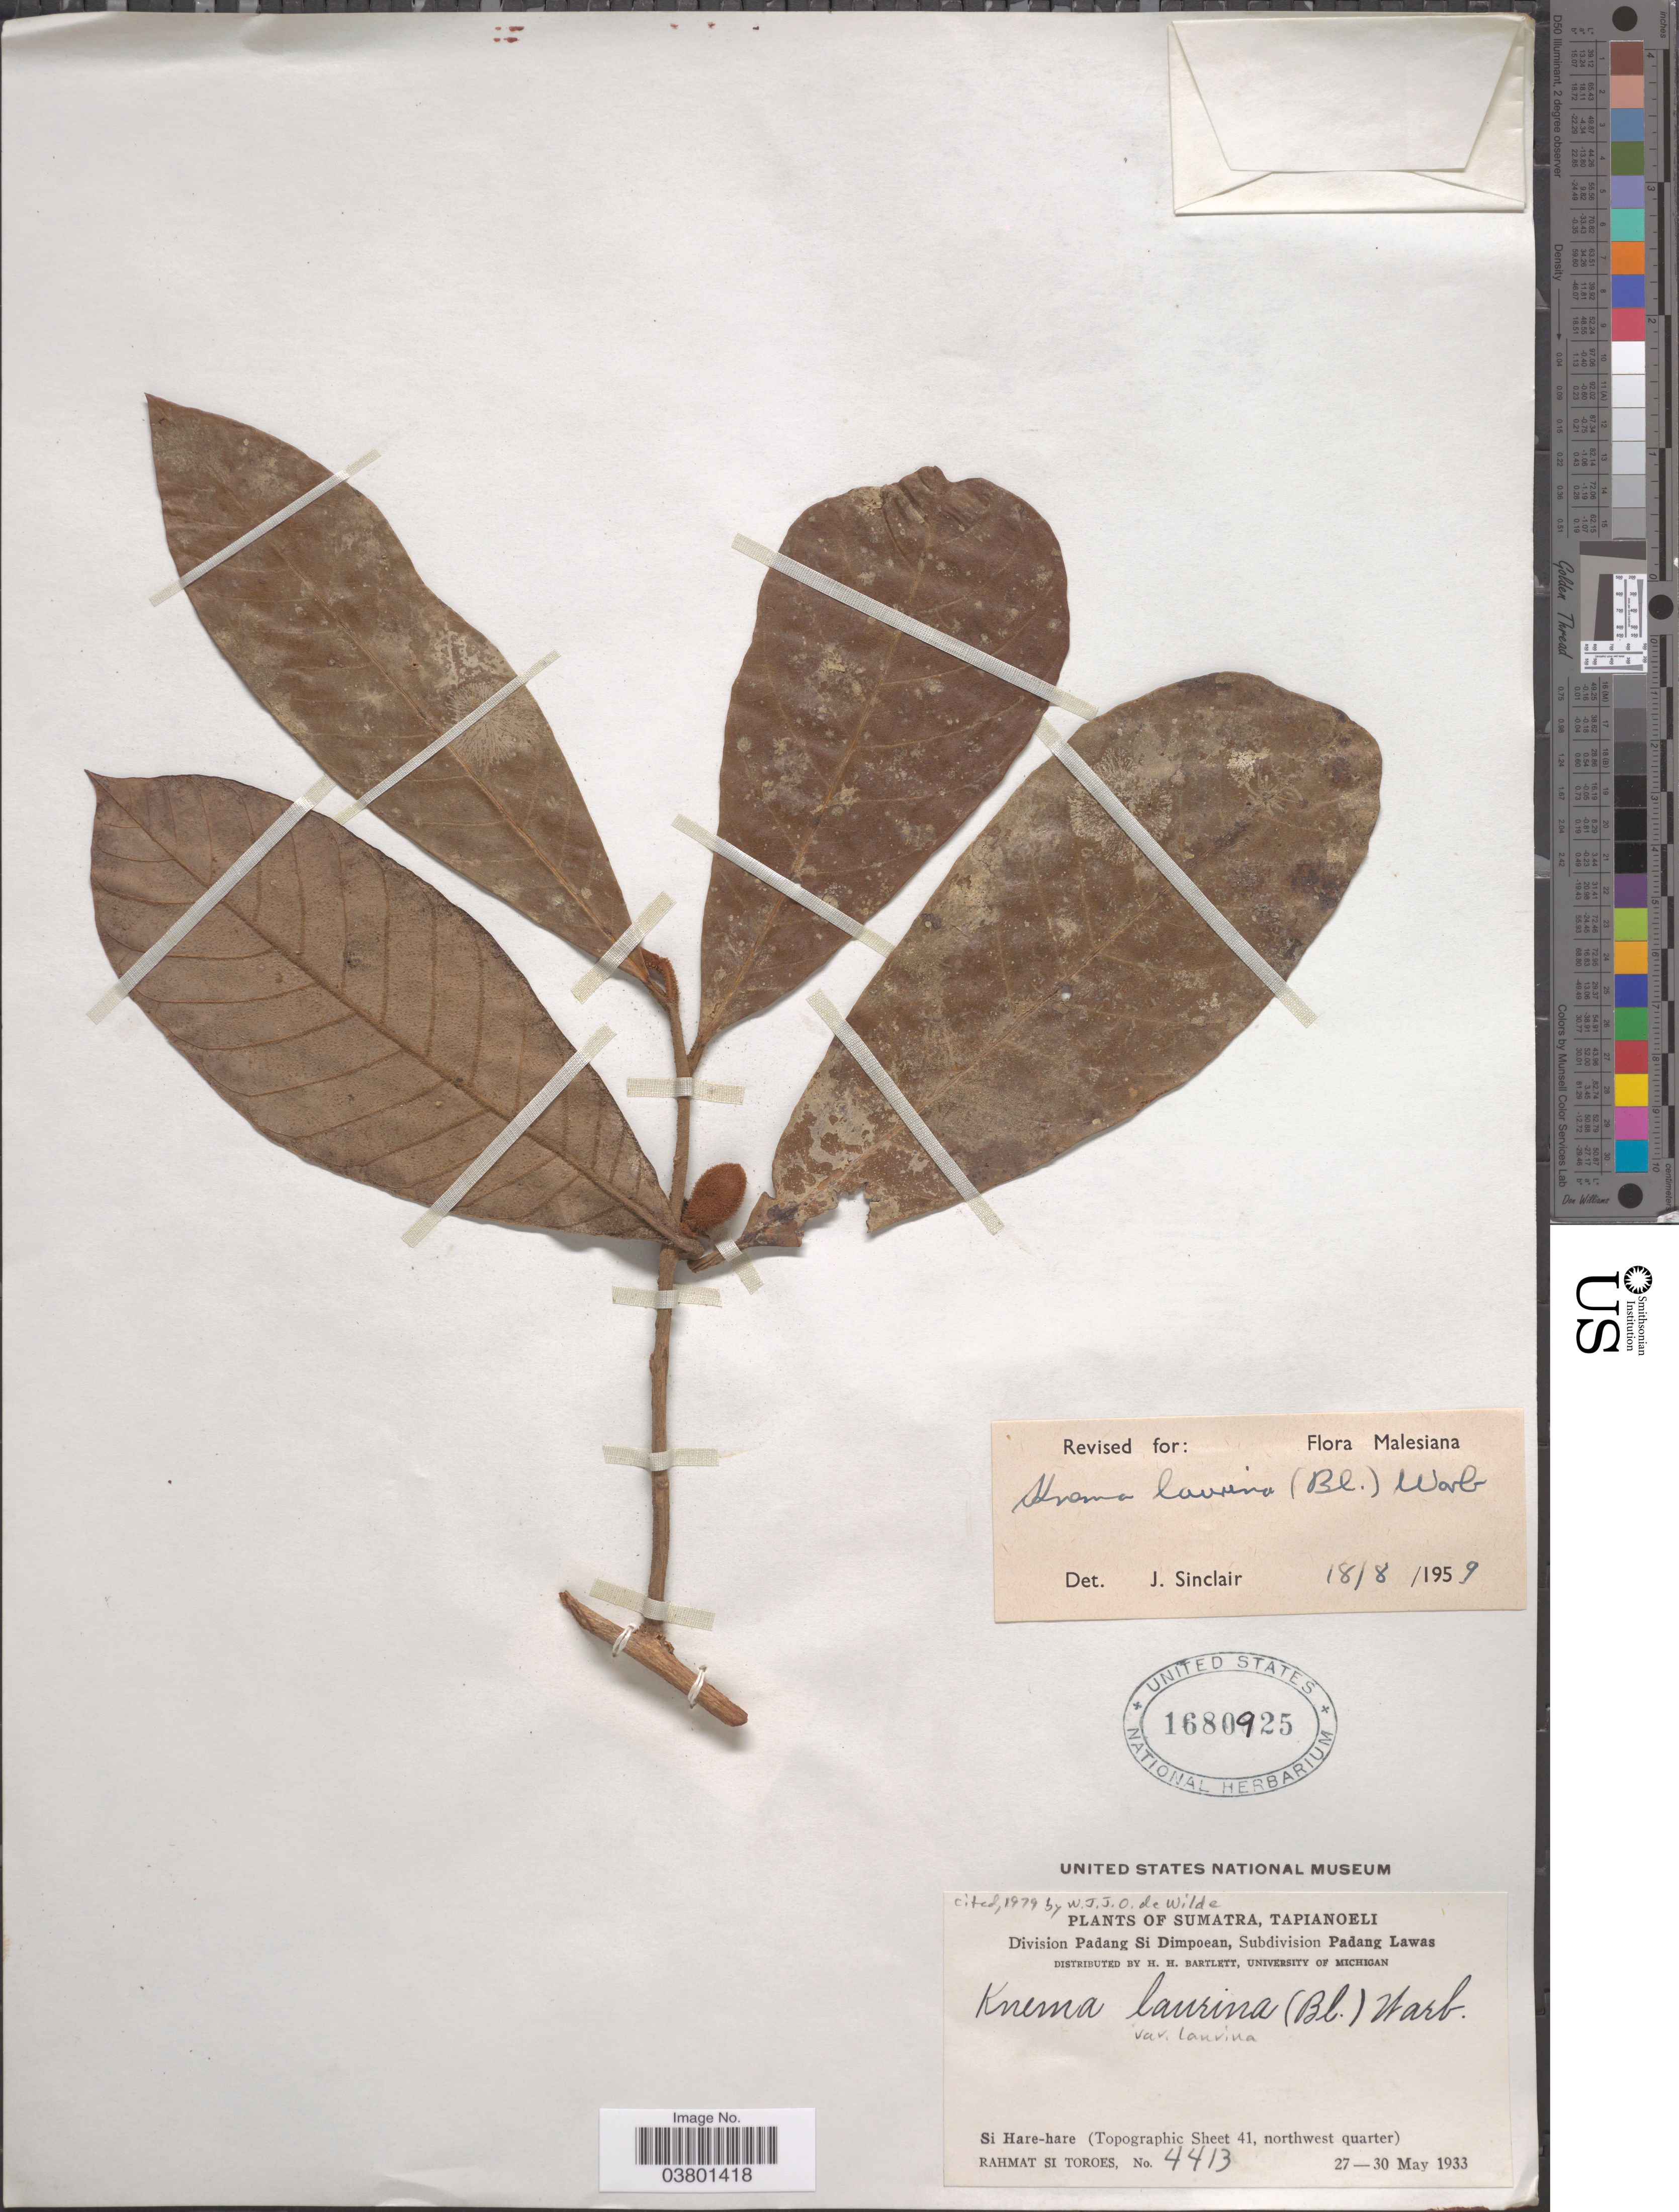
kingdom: Plantae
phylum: Tracheophyta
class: Magnoliopsida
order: Magnoliales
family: Myristicaceae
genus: Knema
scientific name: Knema laurina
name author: Warb.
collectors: Rahmat Si Boeea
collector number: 4413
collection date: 1933-05-27/1933-05-30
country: Indonesia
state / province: Sumatra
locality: Tapianoeli. Division Padang Si Dimpoean, Subdivision Padang Lawas. Si Hare-hare Djae (Topographic Sheet 41, northwest quarter).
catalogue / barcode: US 1680925